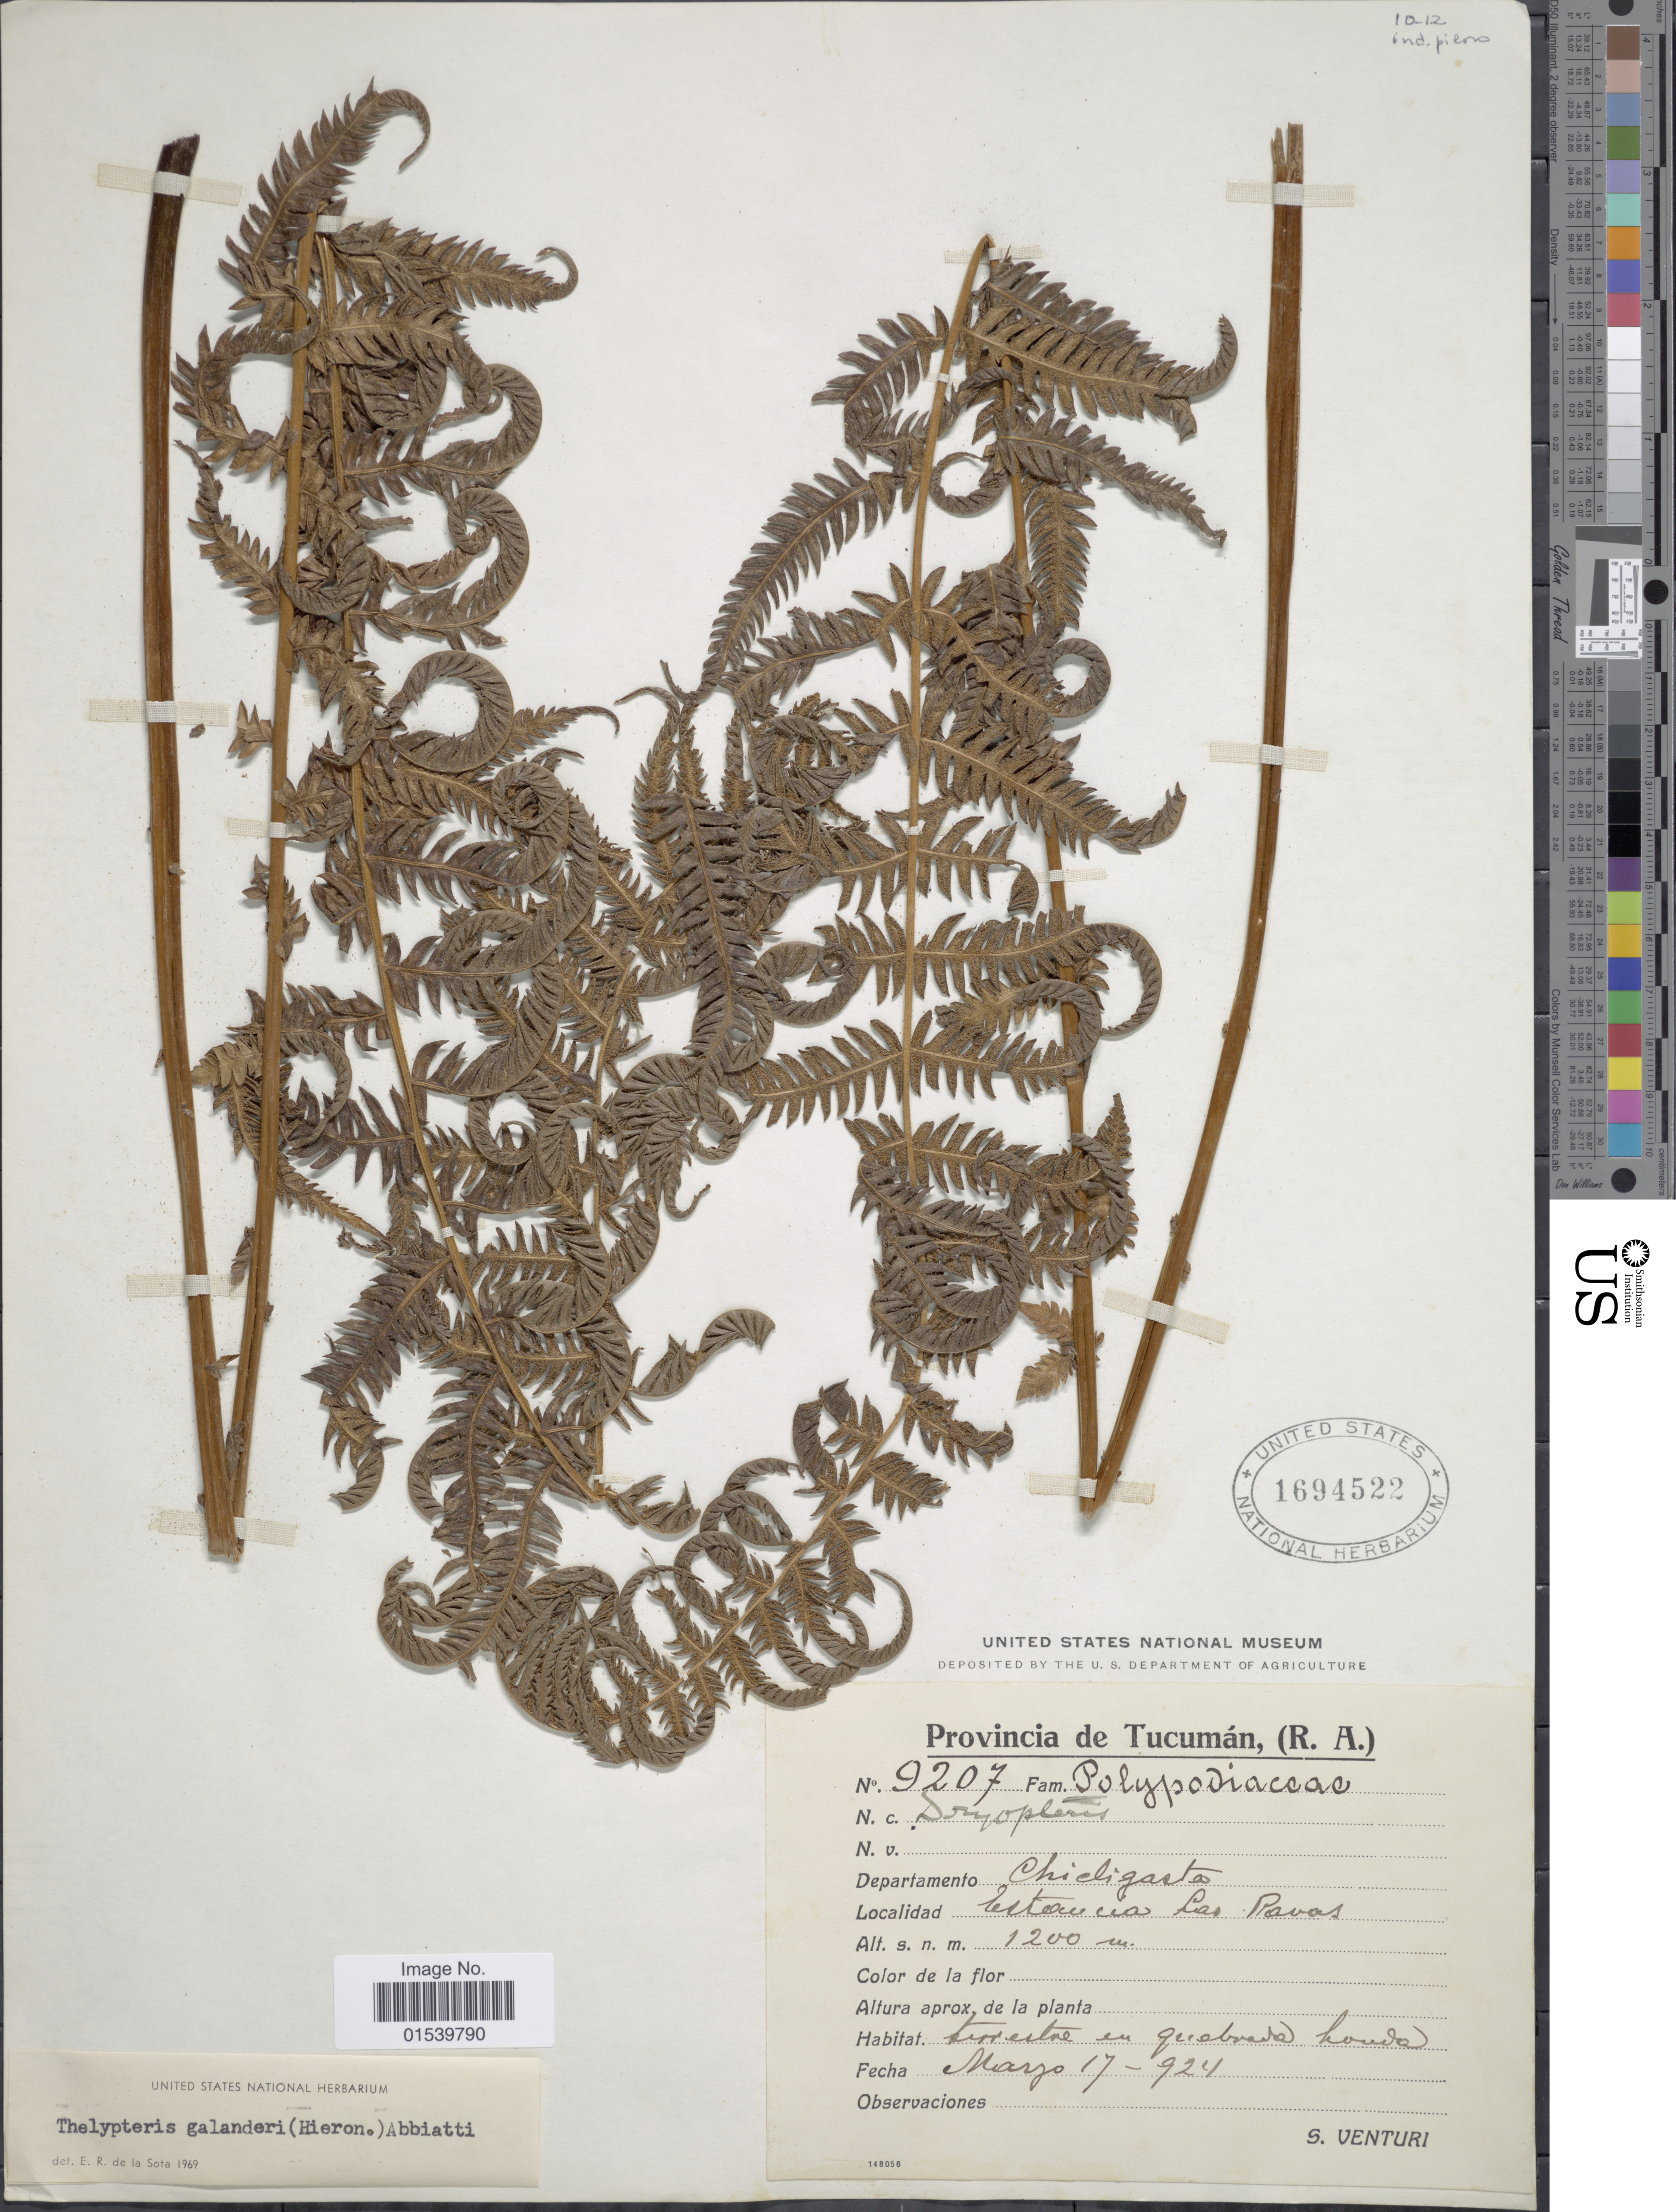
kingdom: Plantae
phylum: Tracheophyta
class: Polypodiopsida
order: Polypodiales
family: Thelypteridaceae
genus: Amauropelta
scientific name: Amauropelta argentina (Hieron.) comb. nov., ined. 2015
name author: (Hieron.)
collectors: S. Venturi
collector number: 9207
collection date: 1924-03-17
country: Argentina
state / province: Tucuman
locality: Departamento Chicligasta, Las Pavas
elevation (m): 1200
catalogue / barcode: US 1694522